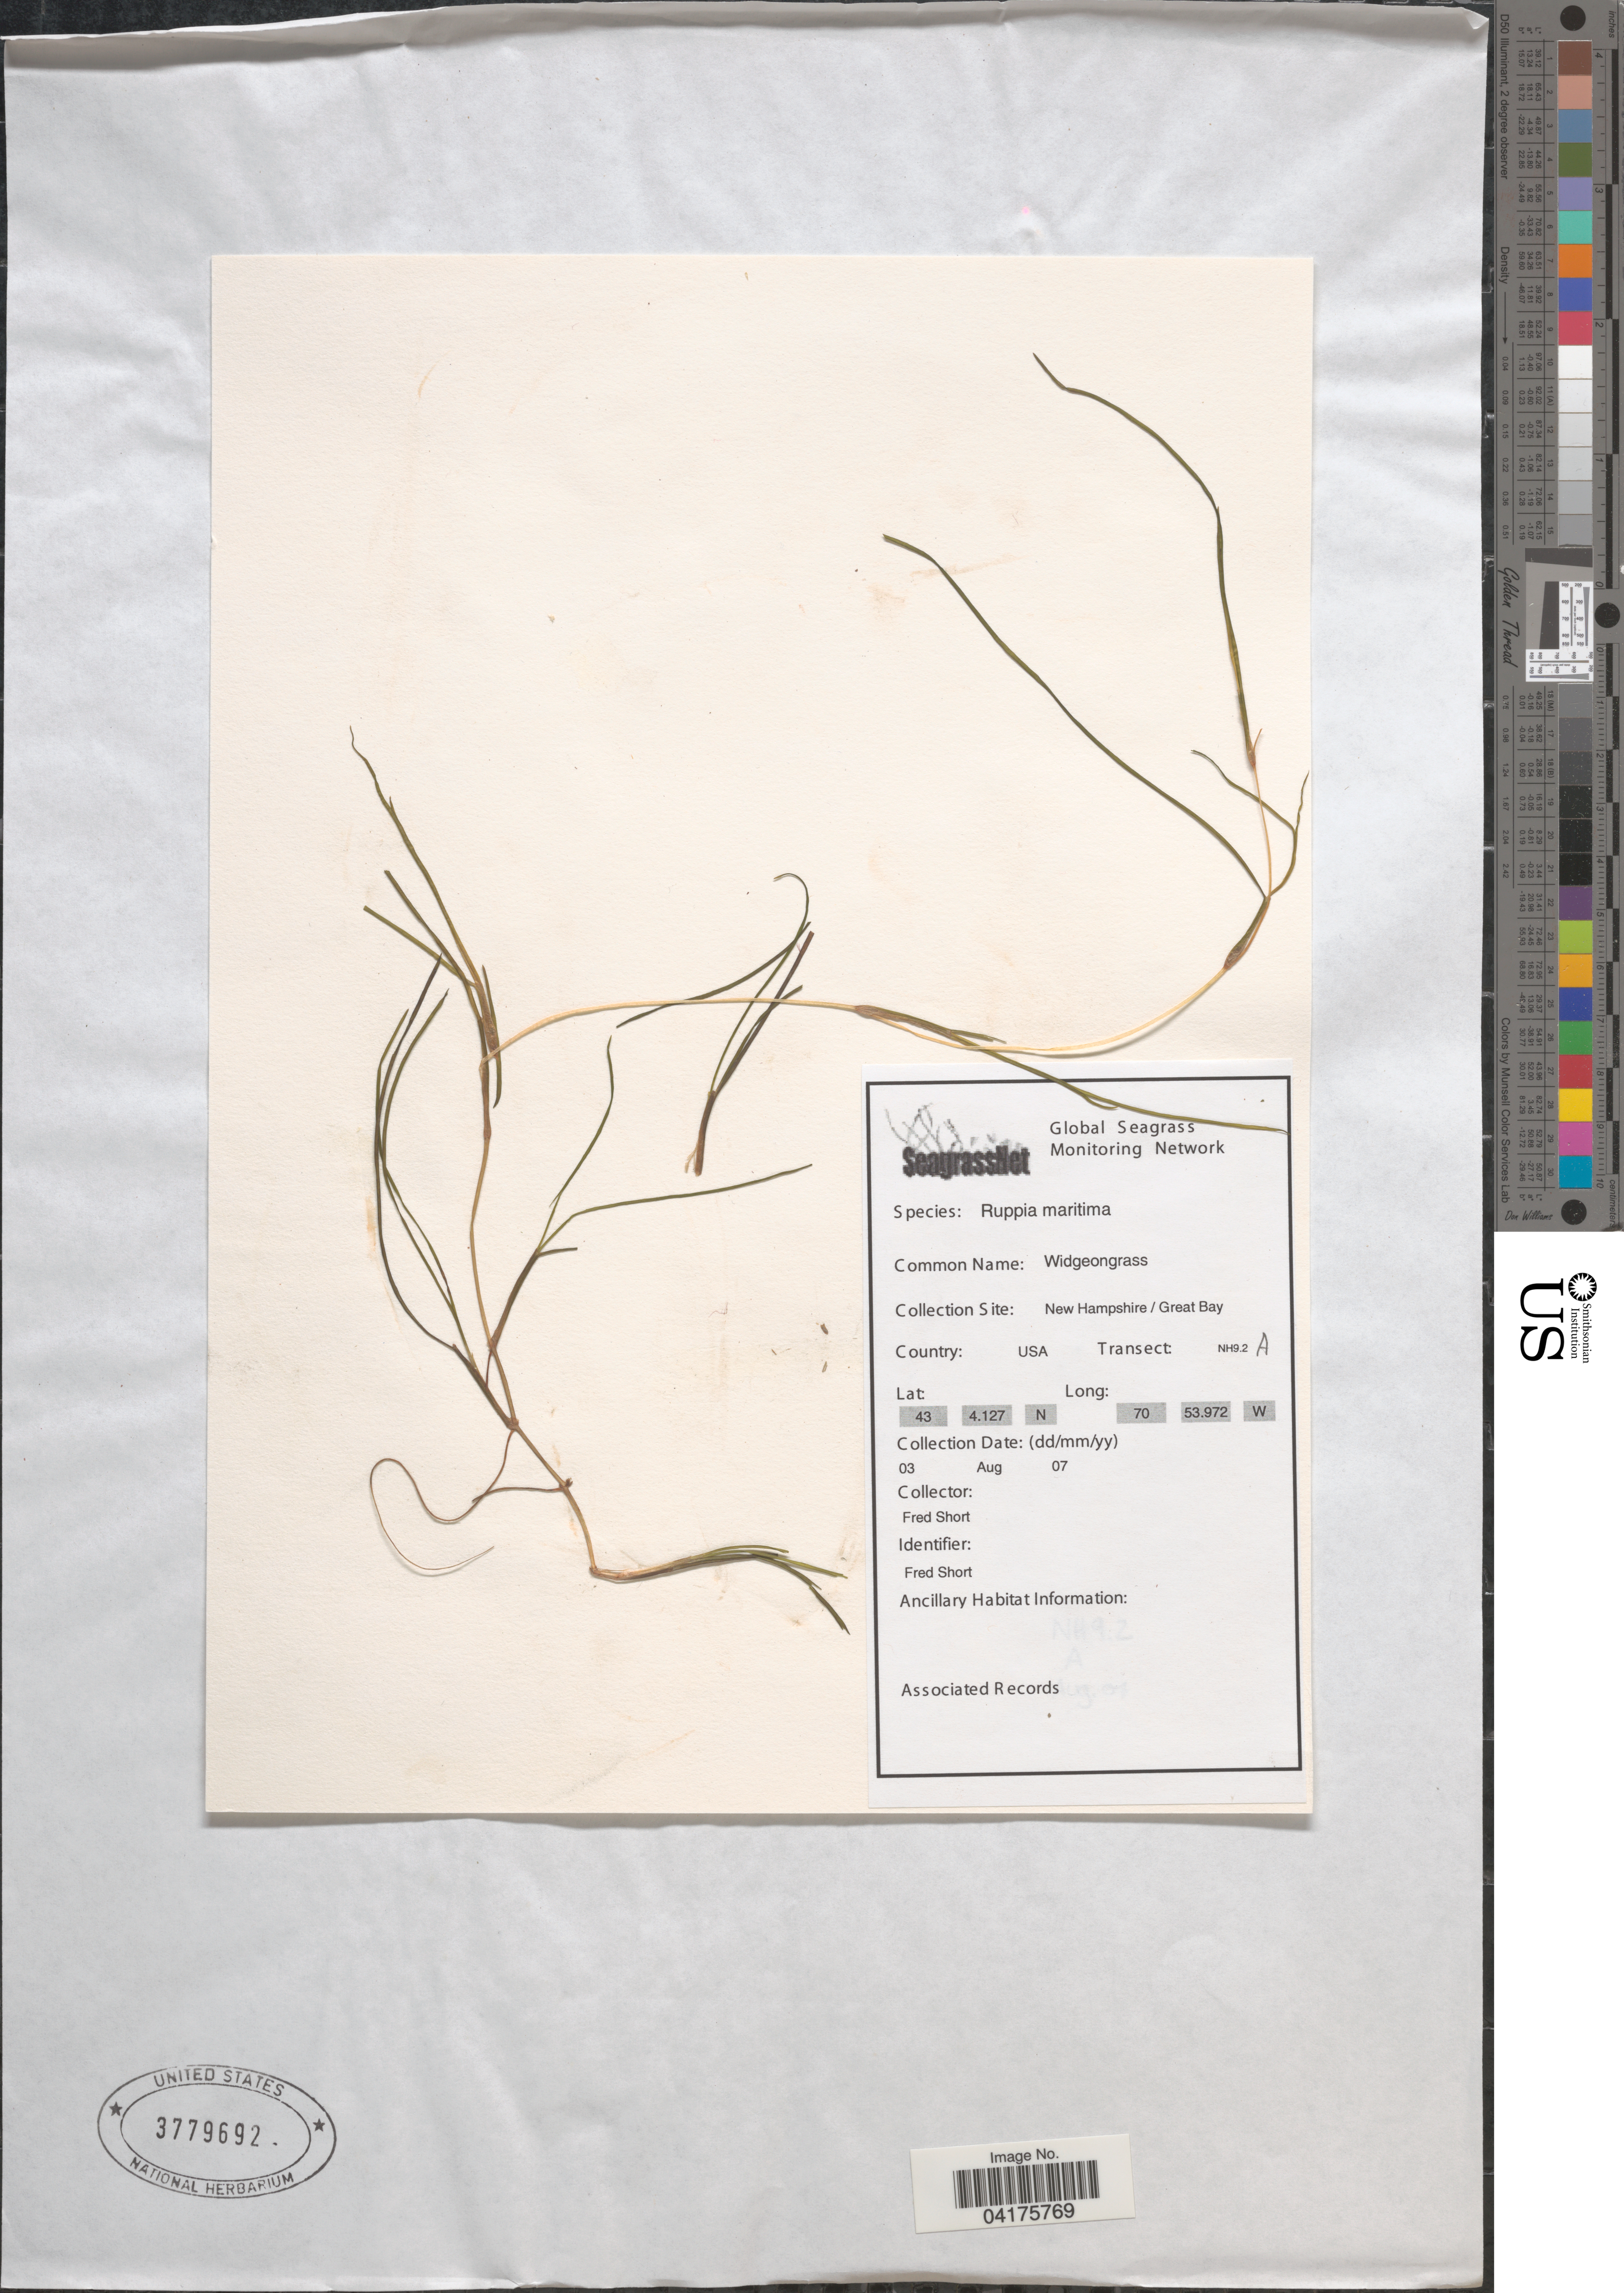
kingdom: Plantae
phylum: Tracheophyta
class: Liliopsida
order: Alismatales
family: Zosteraceae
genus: Zostera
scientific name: Zostera marina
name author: L.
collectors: F. Short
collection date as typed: Transcribed d/m/y: 3/8/7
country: United States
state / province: New Hampshire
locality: Great Bay.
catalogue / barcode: US 3779692